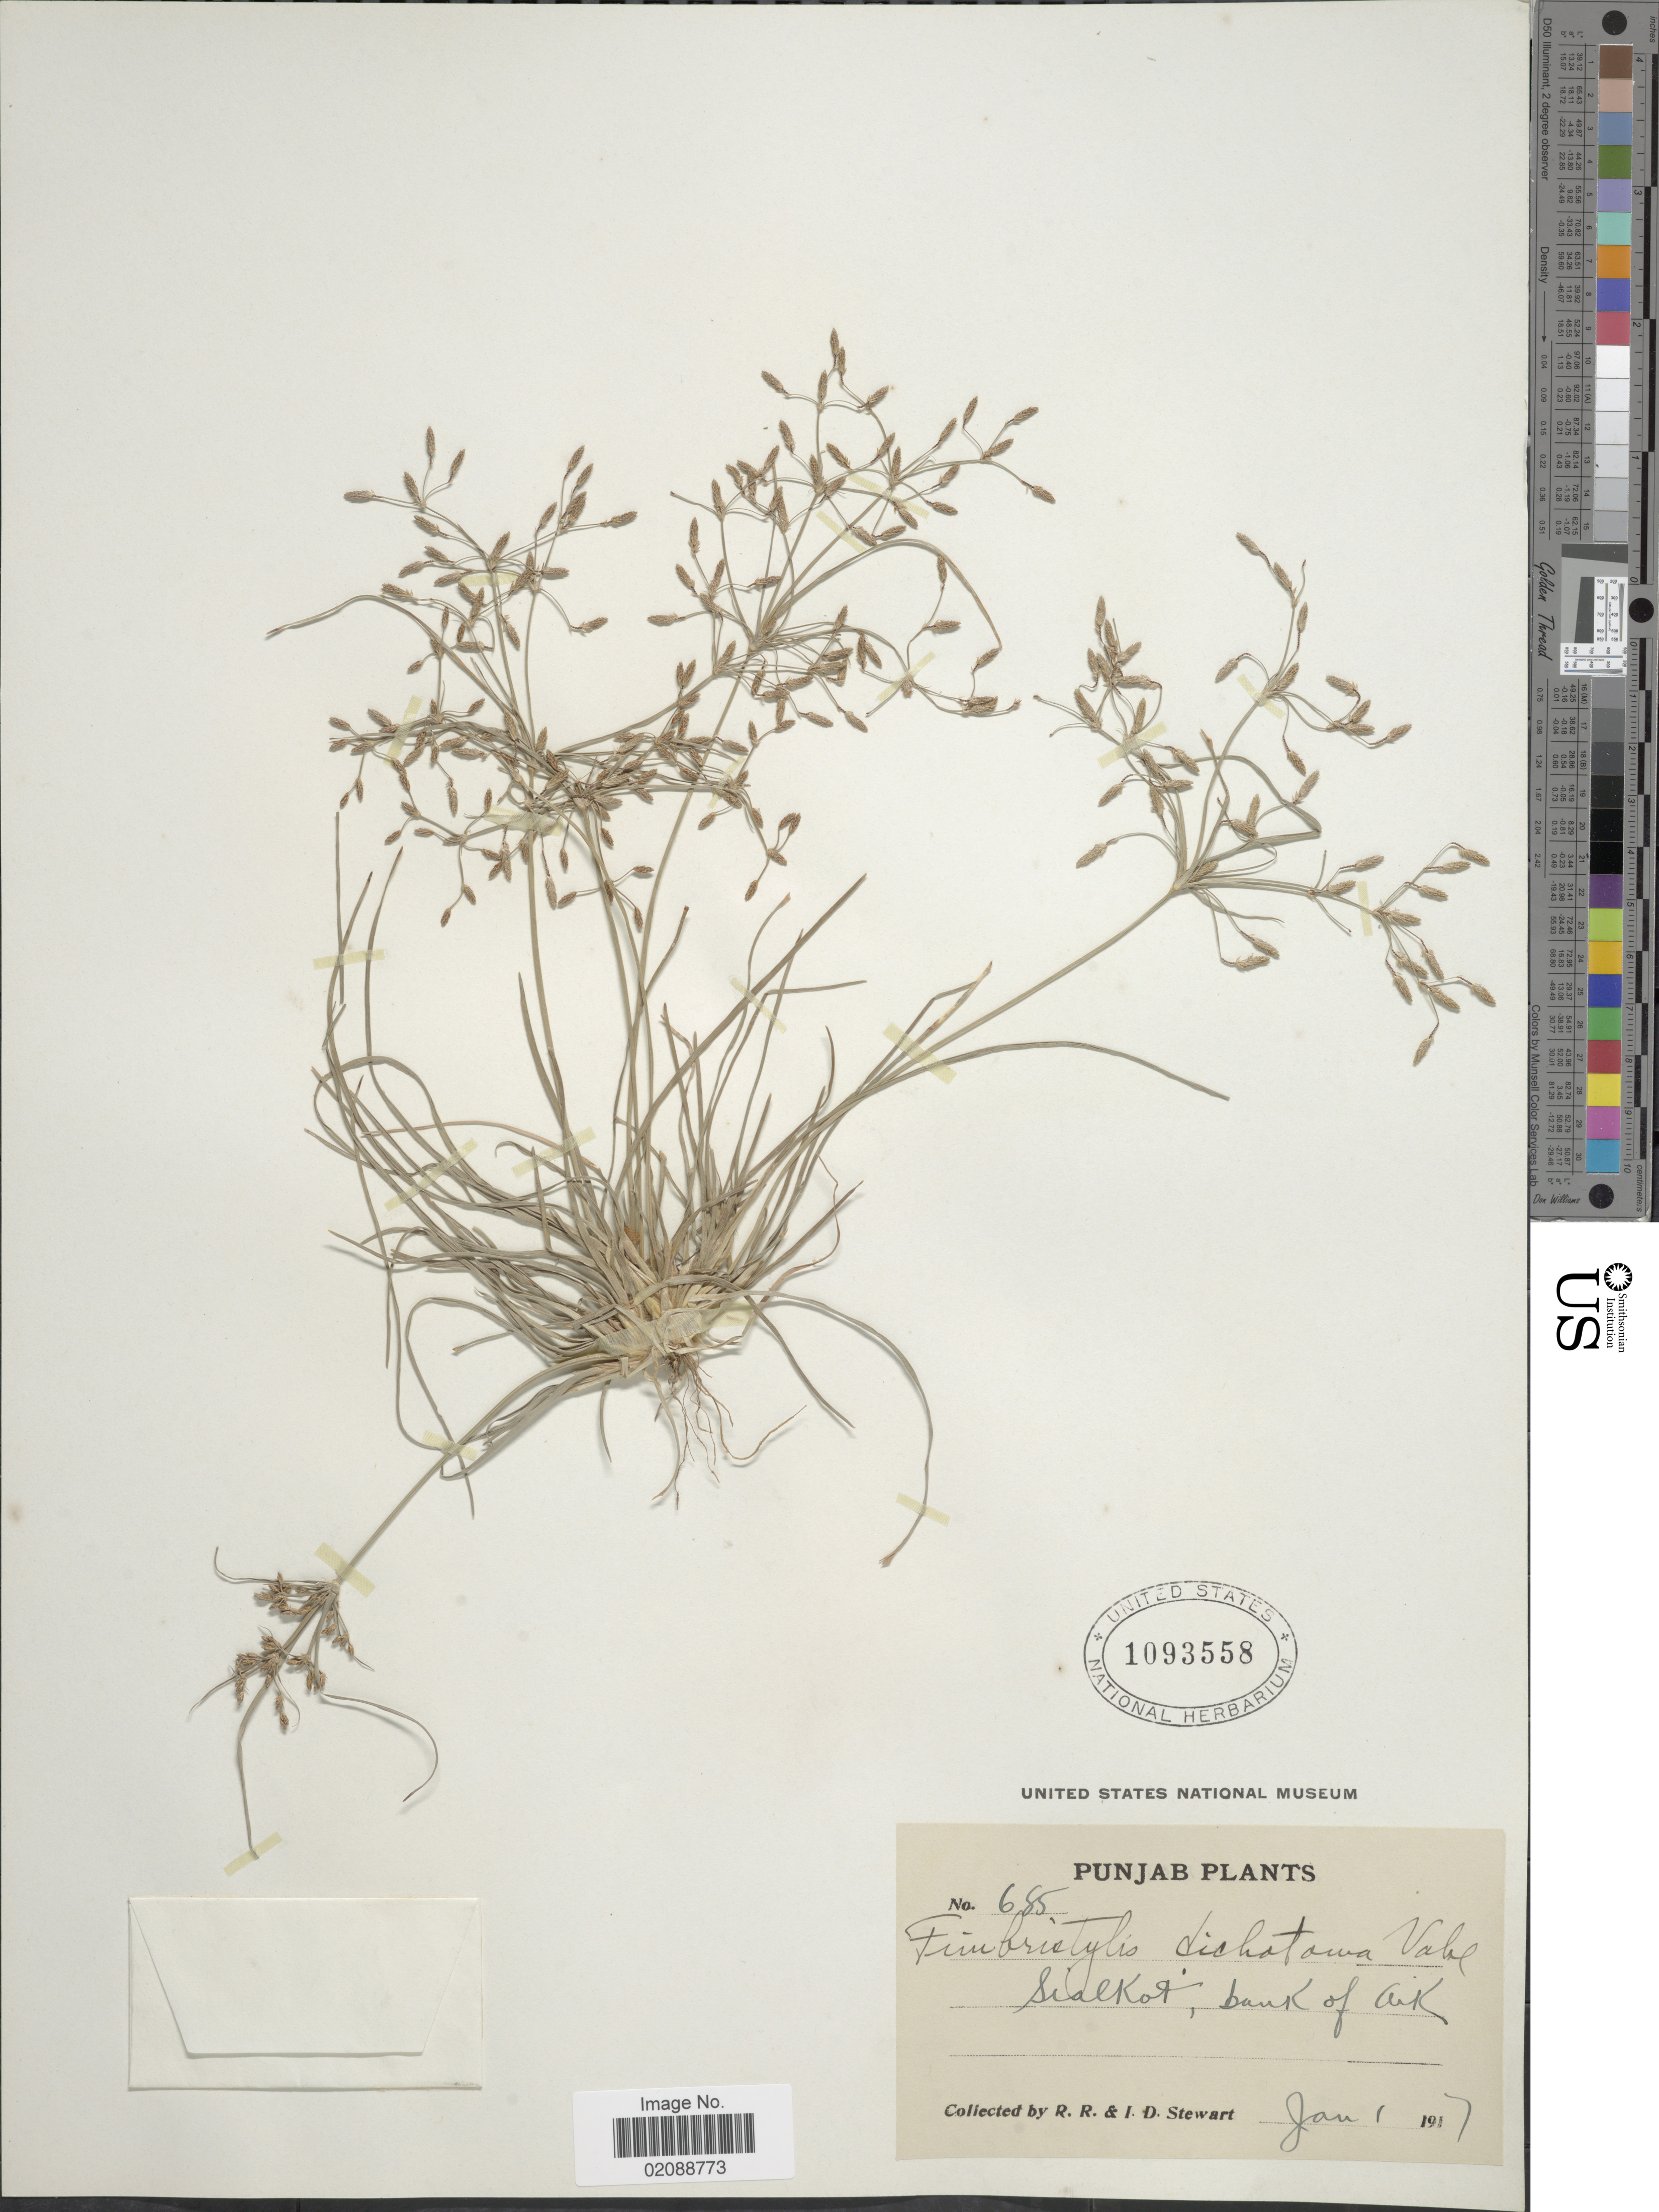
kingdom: Plantae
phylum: Tracheophyta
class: Liliopsida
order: Poales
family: Cyperaceae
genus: Fimbristylis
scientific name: Fimbristylis bisumbellata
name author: (Forssk.) Bubani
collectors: R. R. Stewart & I. Stewart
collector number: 685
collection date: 1917-01-01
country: Pakistan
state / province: Punjab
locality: Sialkot, Bank of Aik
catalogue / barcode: US 1093558